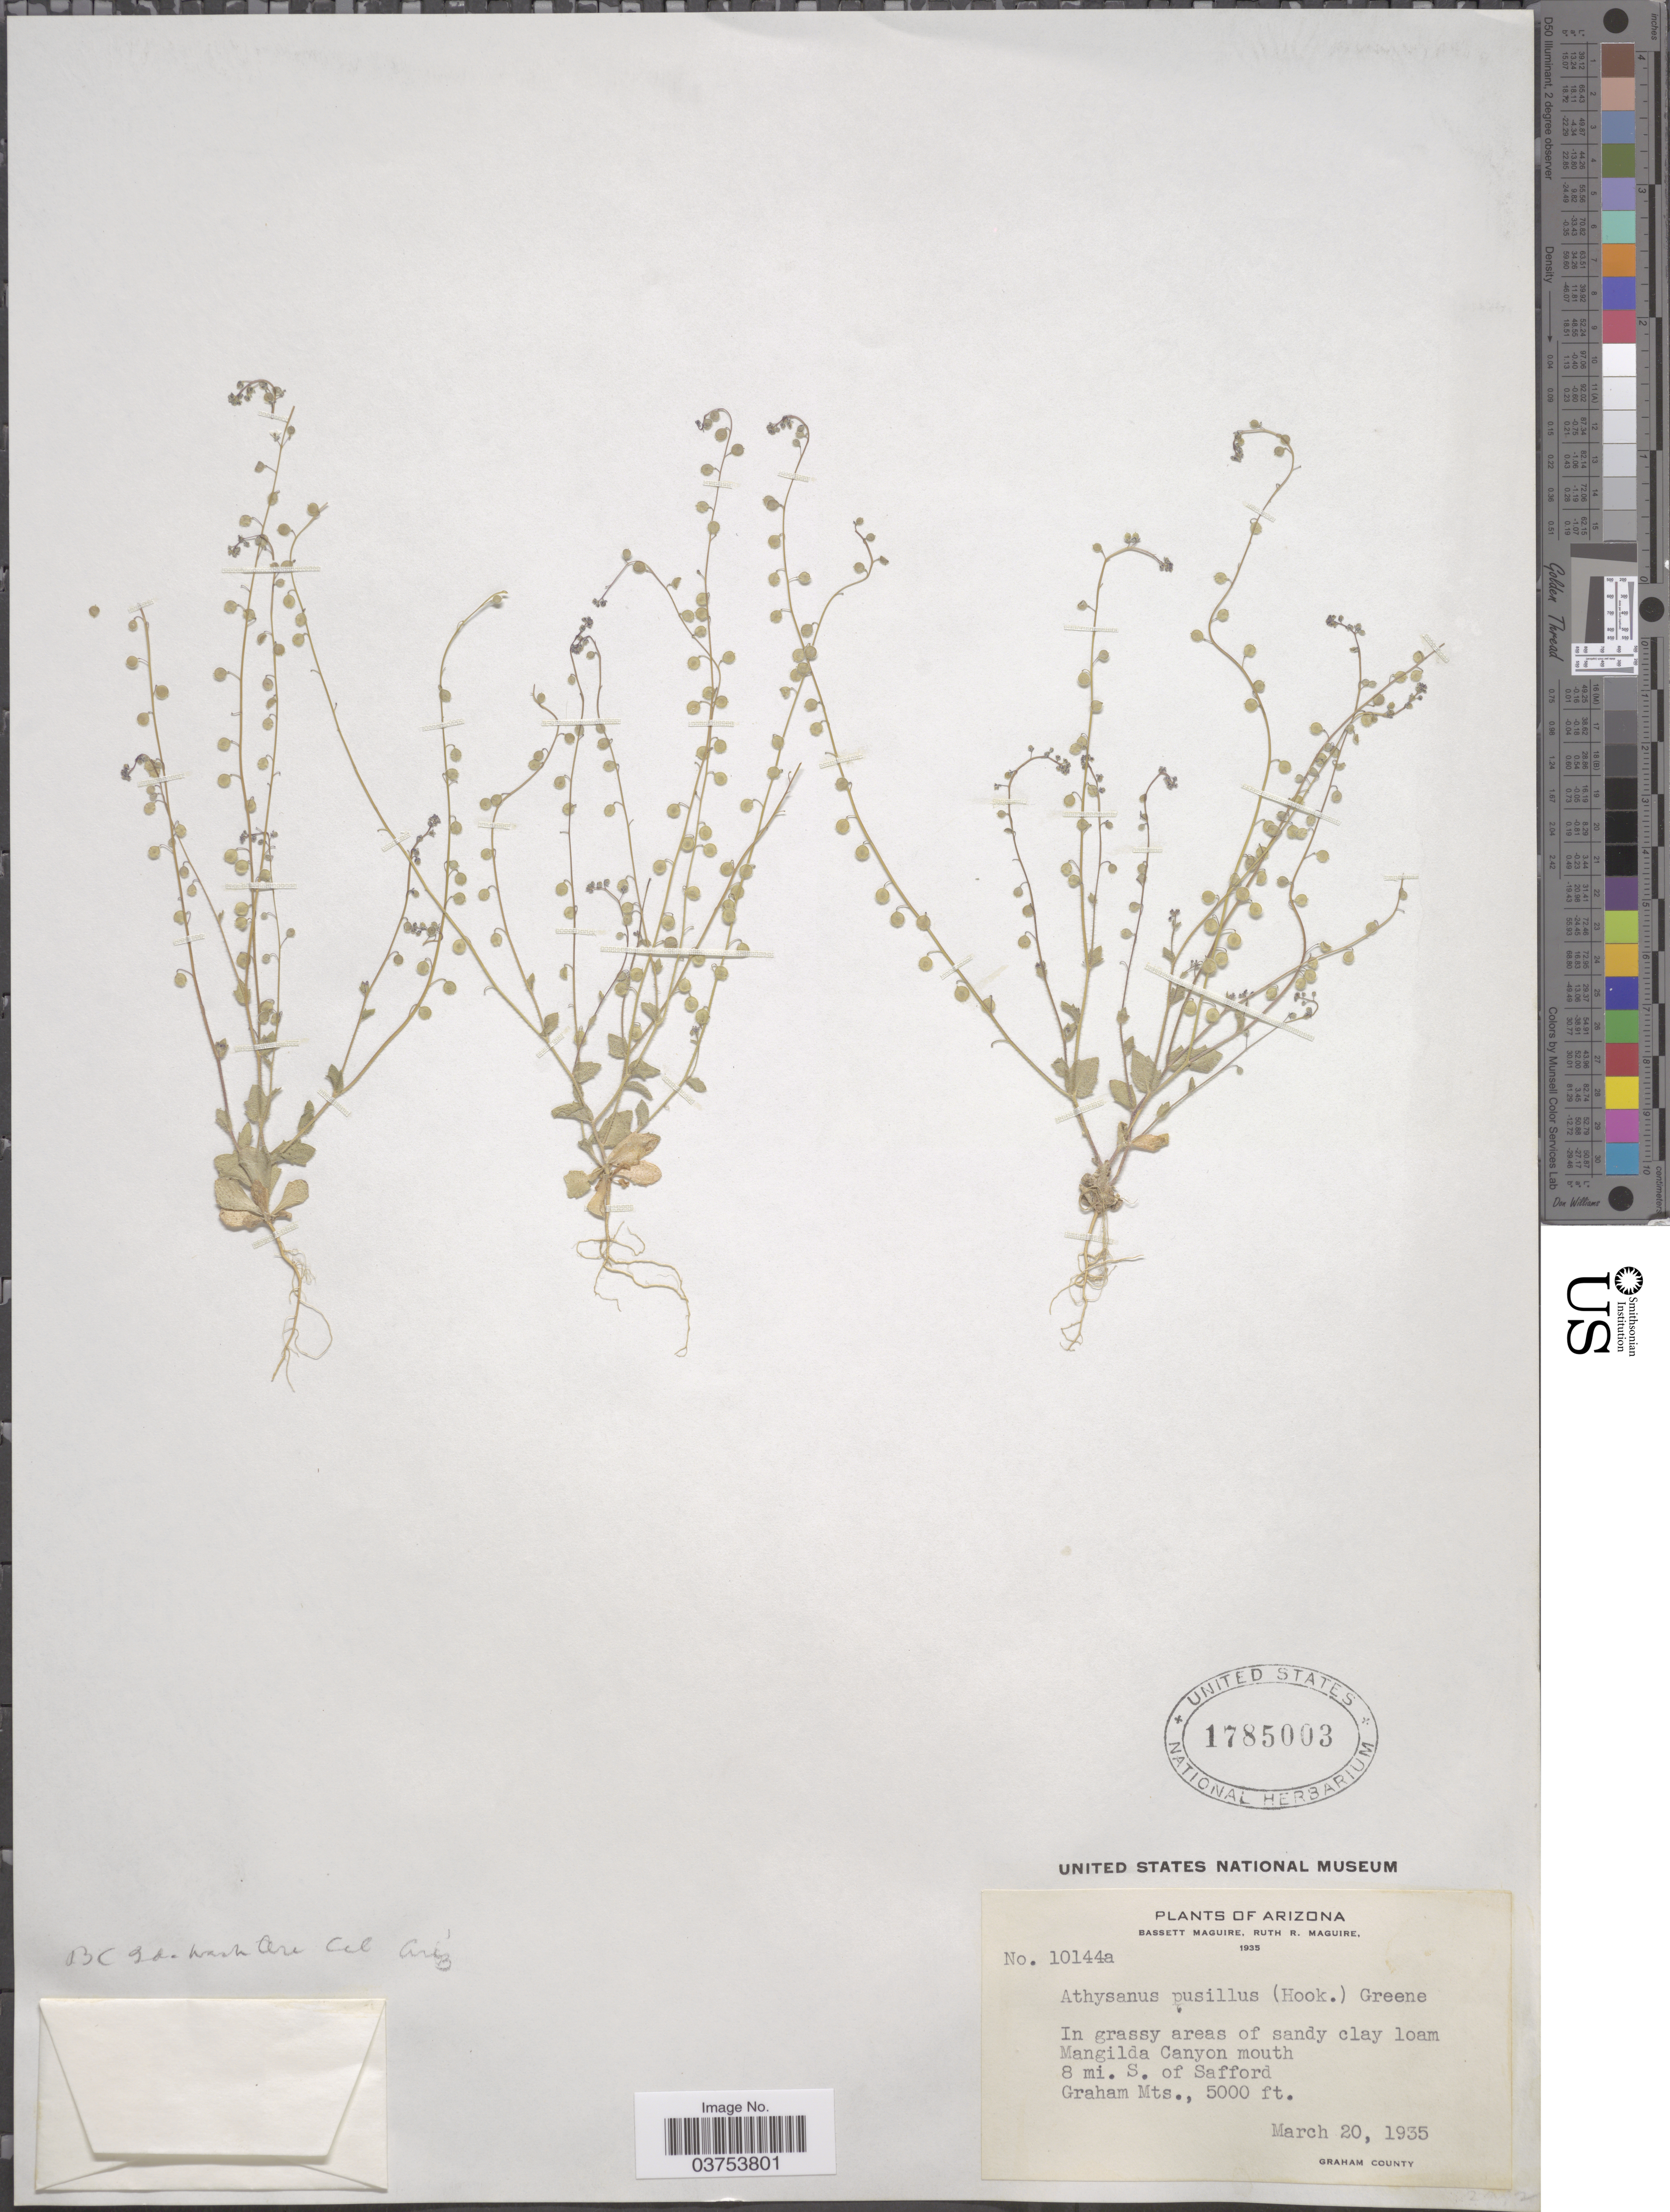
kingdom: Plantae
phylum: Tracheophyta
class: Magnoliopsida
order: Brassicales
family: Brassicaceae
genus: Athysanus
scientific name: Athysanus pusillus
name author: (Hook.) Greene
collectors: B. Maguire & R. R. Maguire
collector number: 10144a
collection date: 1935-03-20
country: United States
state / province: Arizona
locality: In grassy areas of sandy clay loam Mangilda Canyon mouth. 8 mi. S. of Safford. Graham Mts.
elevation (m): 1524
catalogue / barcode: US 1785003